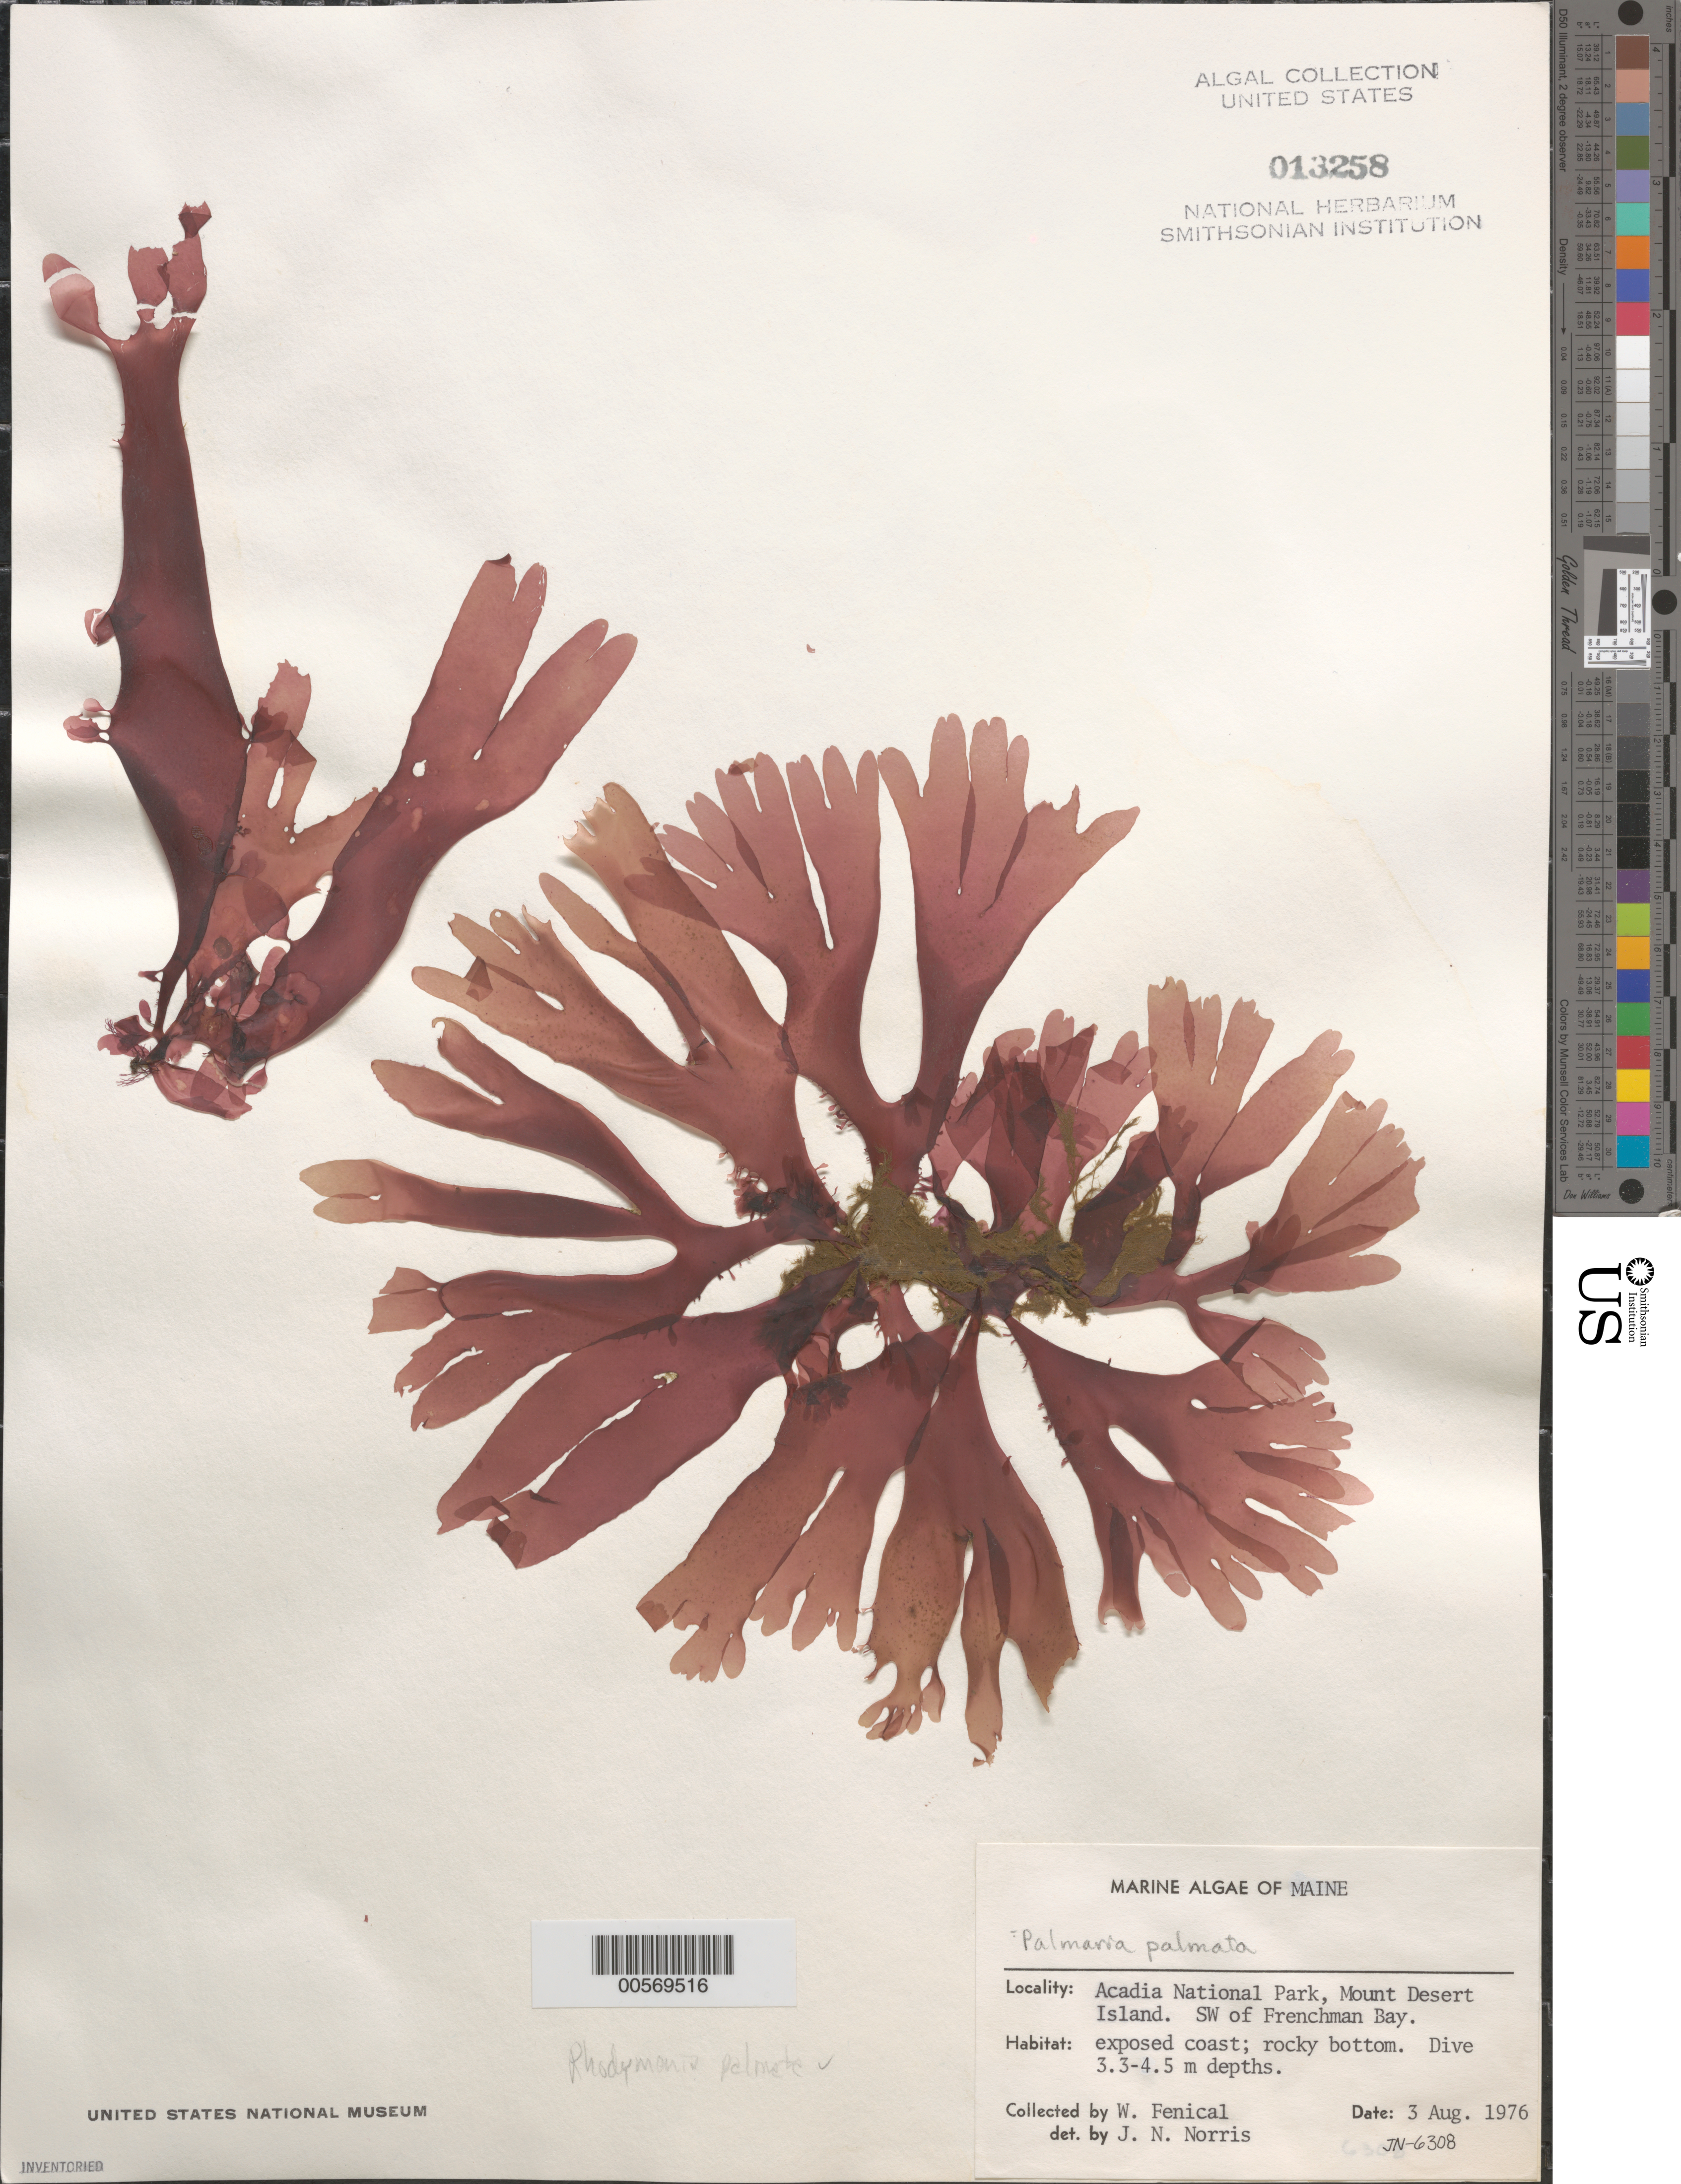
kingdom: Plantae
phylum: Rhodophyta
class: Florideophyceae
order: Palmariales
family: Palmariaceae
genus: Palmaria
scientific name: Palmaria palmata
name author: (L.) F. Weber & D. Mohr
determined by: Norris, James N.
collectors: W. Fenical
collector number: Jn-6308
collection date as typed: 03 Aug 1976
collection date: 1976-08-03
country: United States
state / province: Maine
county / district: Hancock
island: Mount Desert Island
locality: Acadia National Park, southwest of Frenchman Bay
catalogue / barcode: US 13258